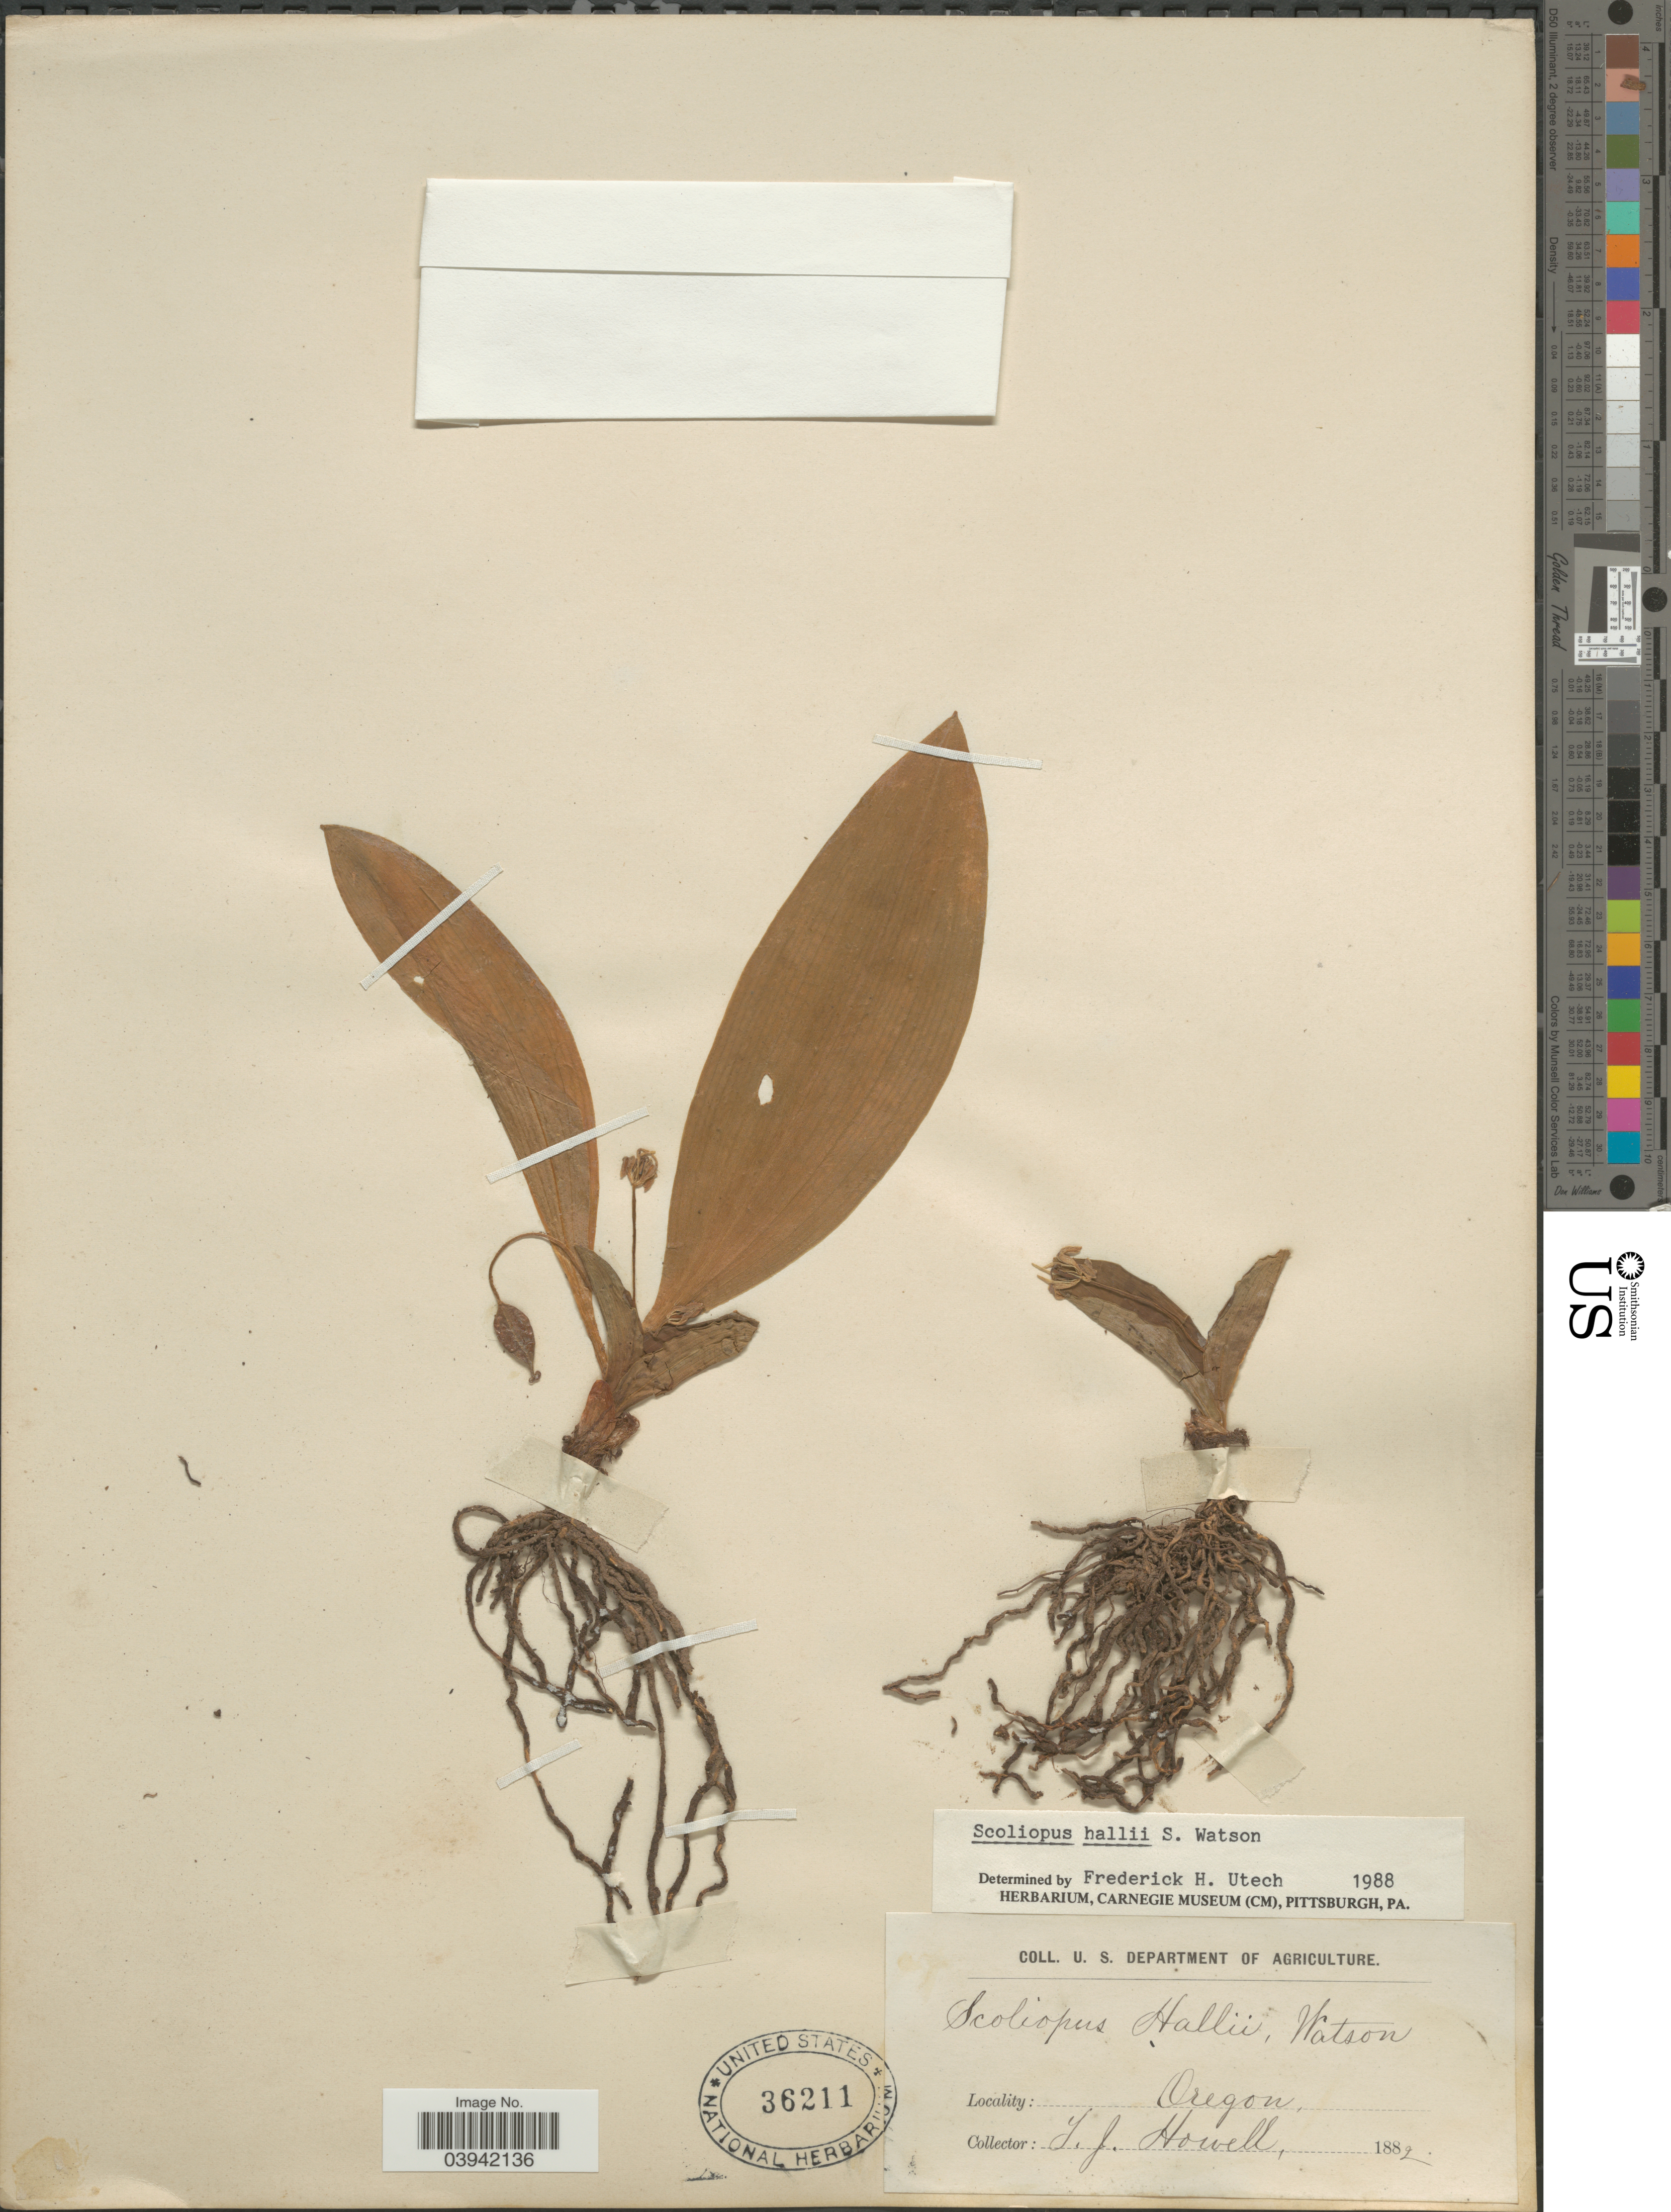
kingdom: Plantae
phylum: Tracheophyta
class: Liliopsida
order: Liliales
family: Liliaceae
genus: Scoliopus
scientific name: Scoliopus hallii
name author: S. Watson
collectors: T. J. Howell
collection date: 1882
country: United States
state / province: Oregon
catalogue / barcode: US 36211